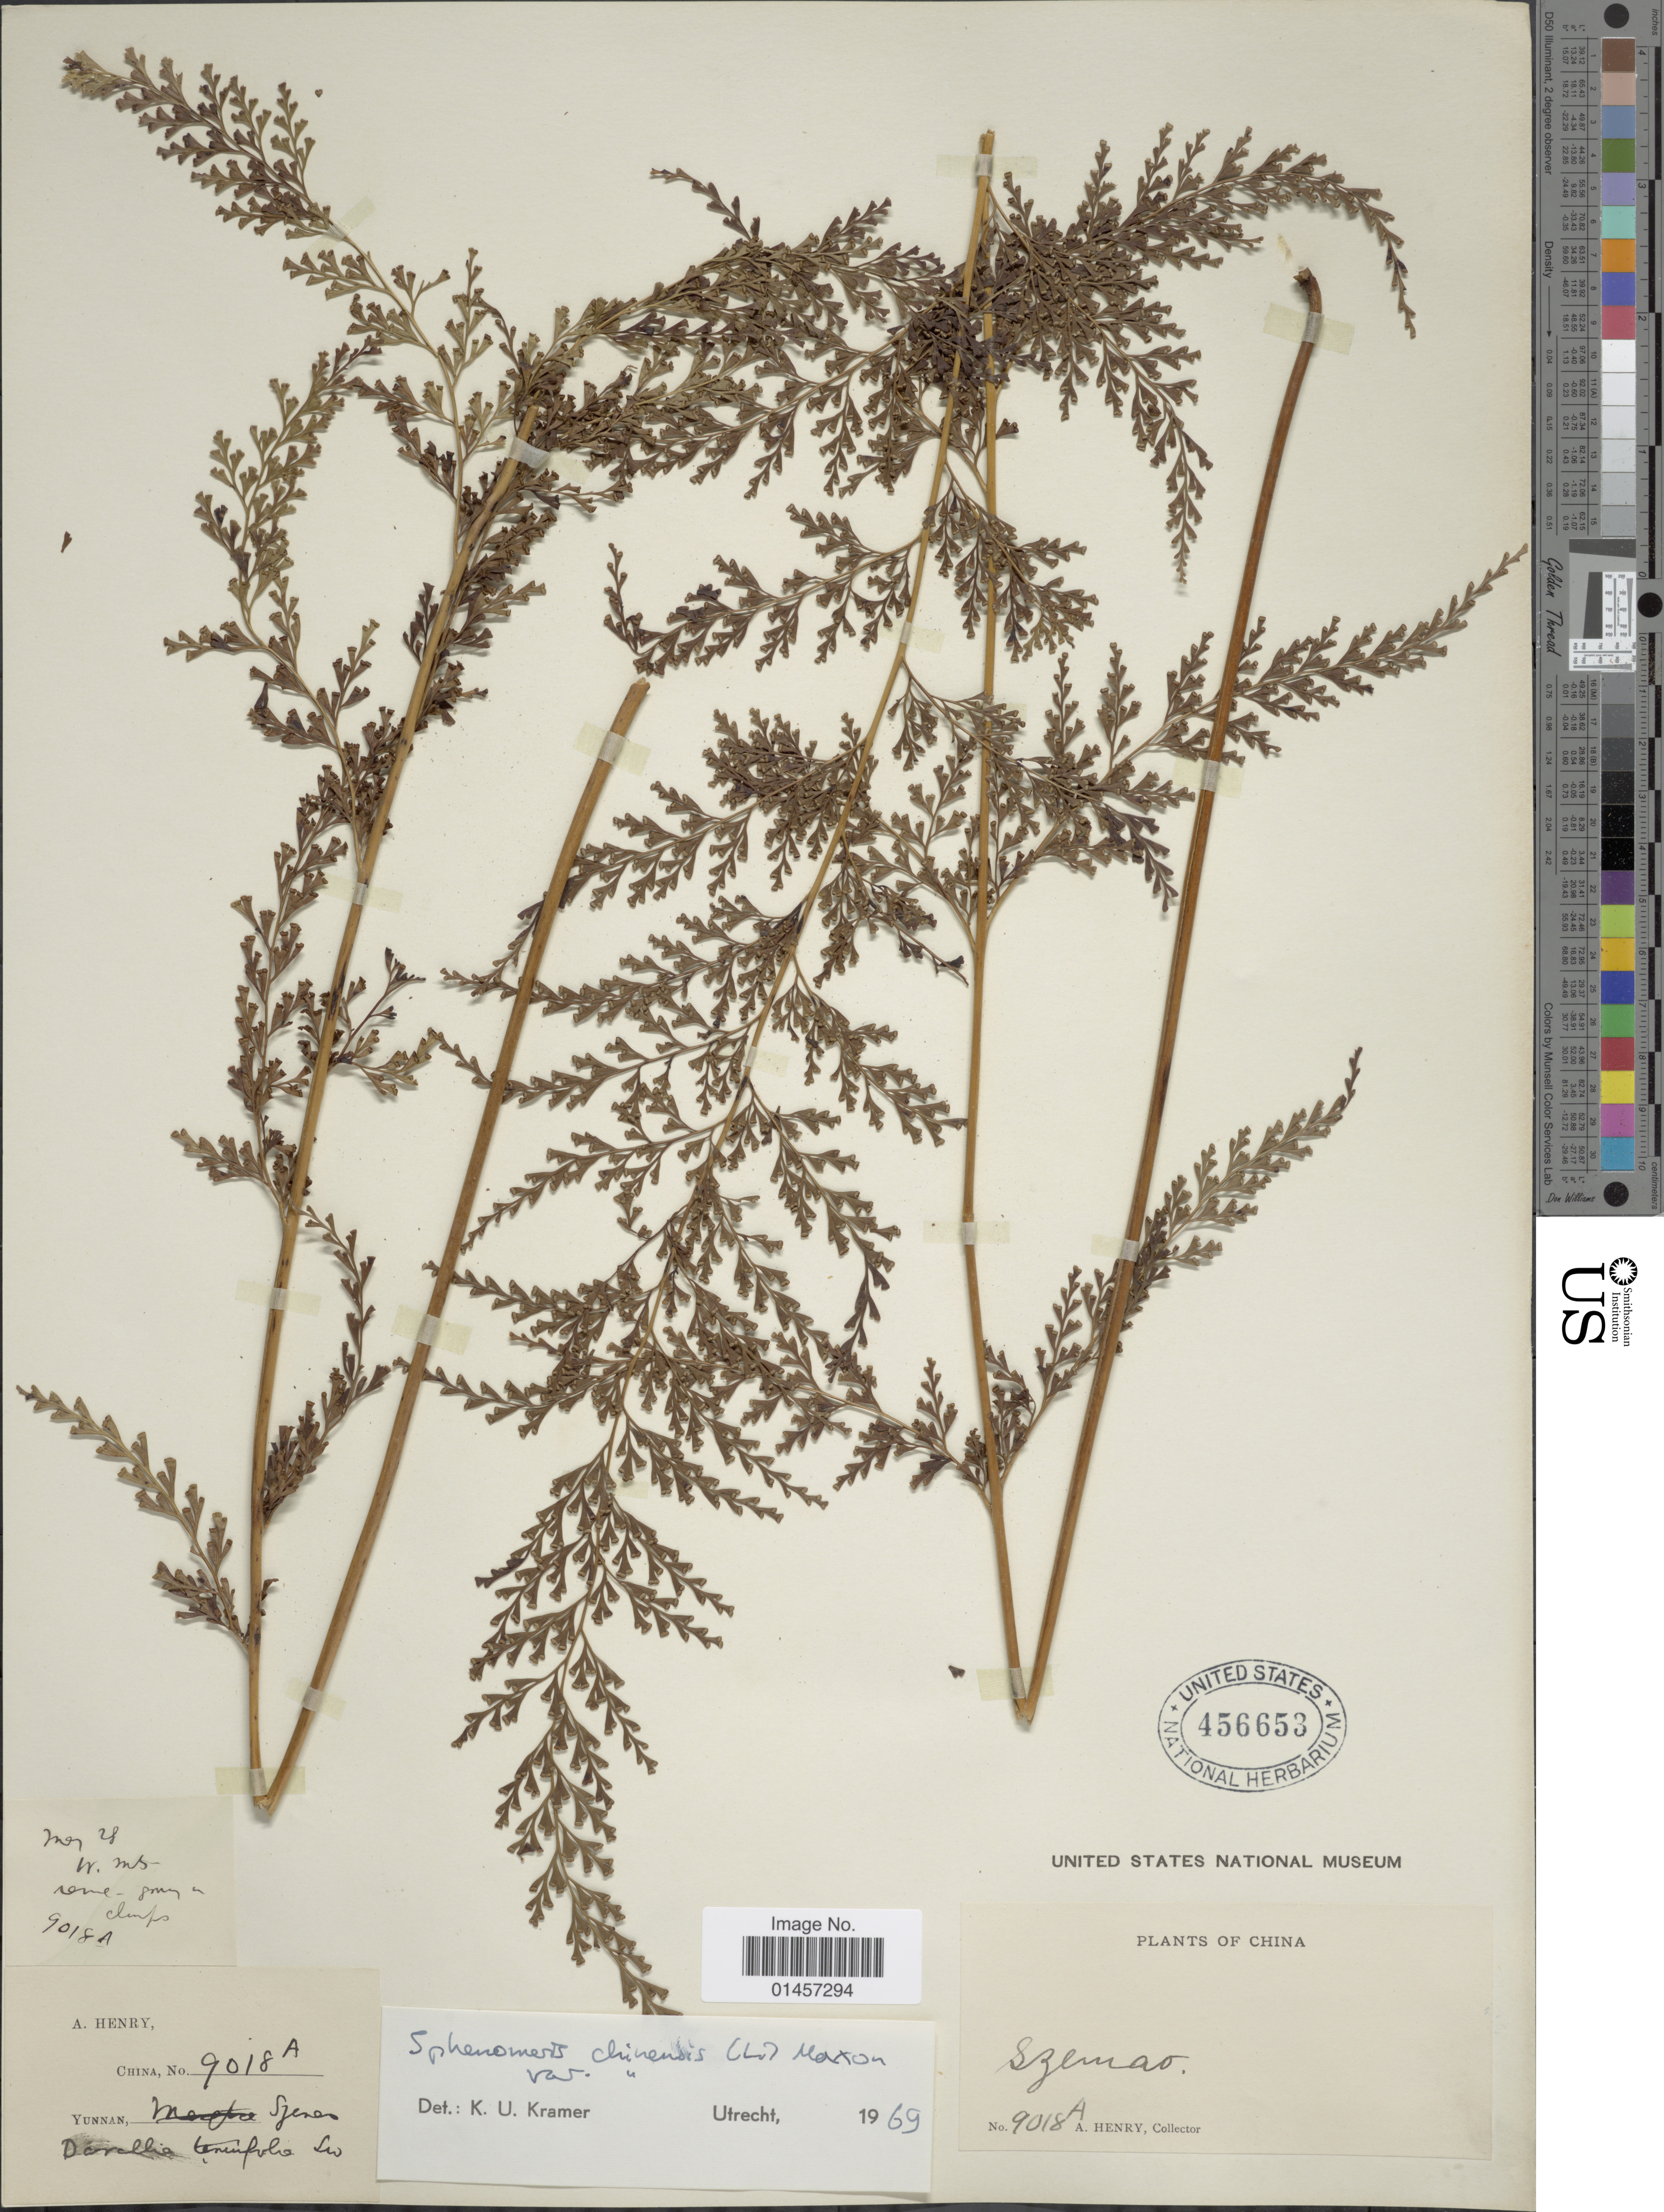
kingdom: Plantae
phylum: Tracheophyta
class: Polypodiopsida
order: Polypodiales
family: Lindsaeaceae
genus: Sphenomeris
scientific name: Sphenomeris chinensis var. chinensis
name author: (L.) Maxon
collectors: A. Henry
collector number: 9018 A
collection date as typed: May 28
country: China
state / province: Yunnan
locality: Szemao. W. mts.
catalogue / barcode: US 456653